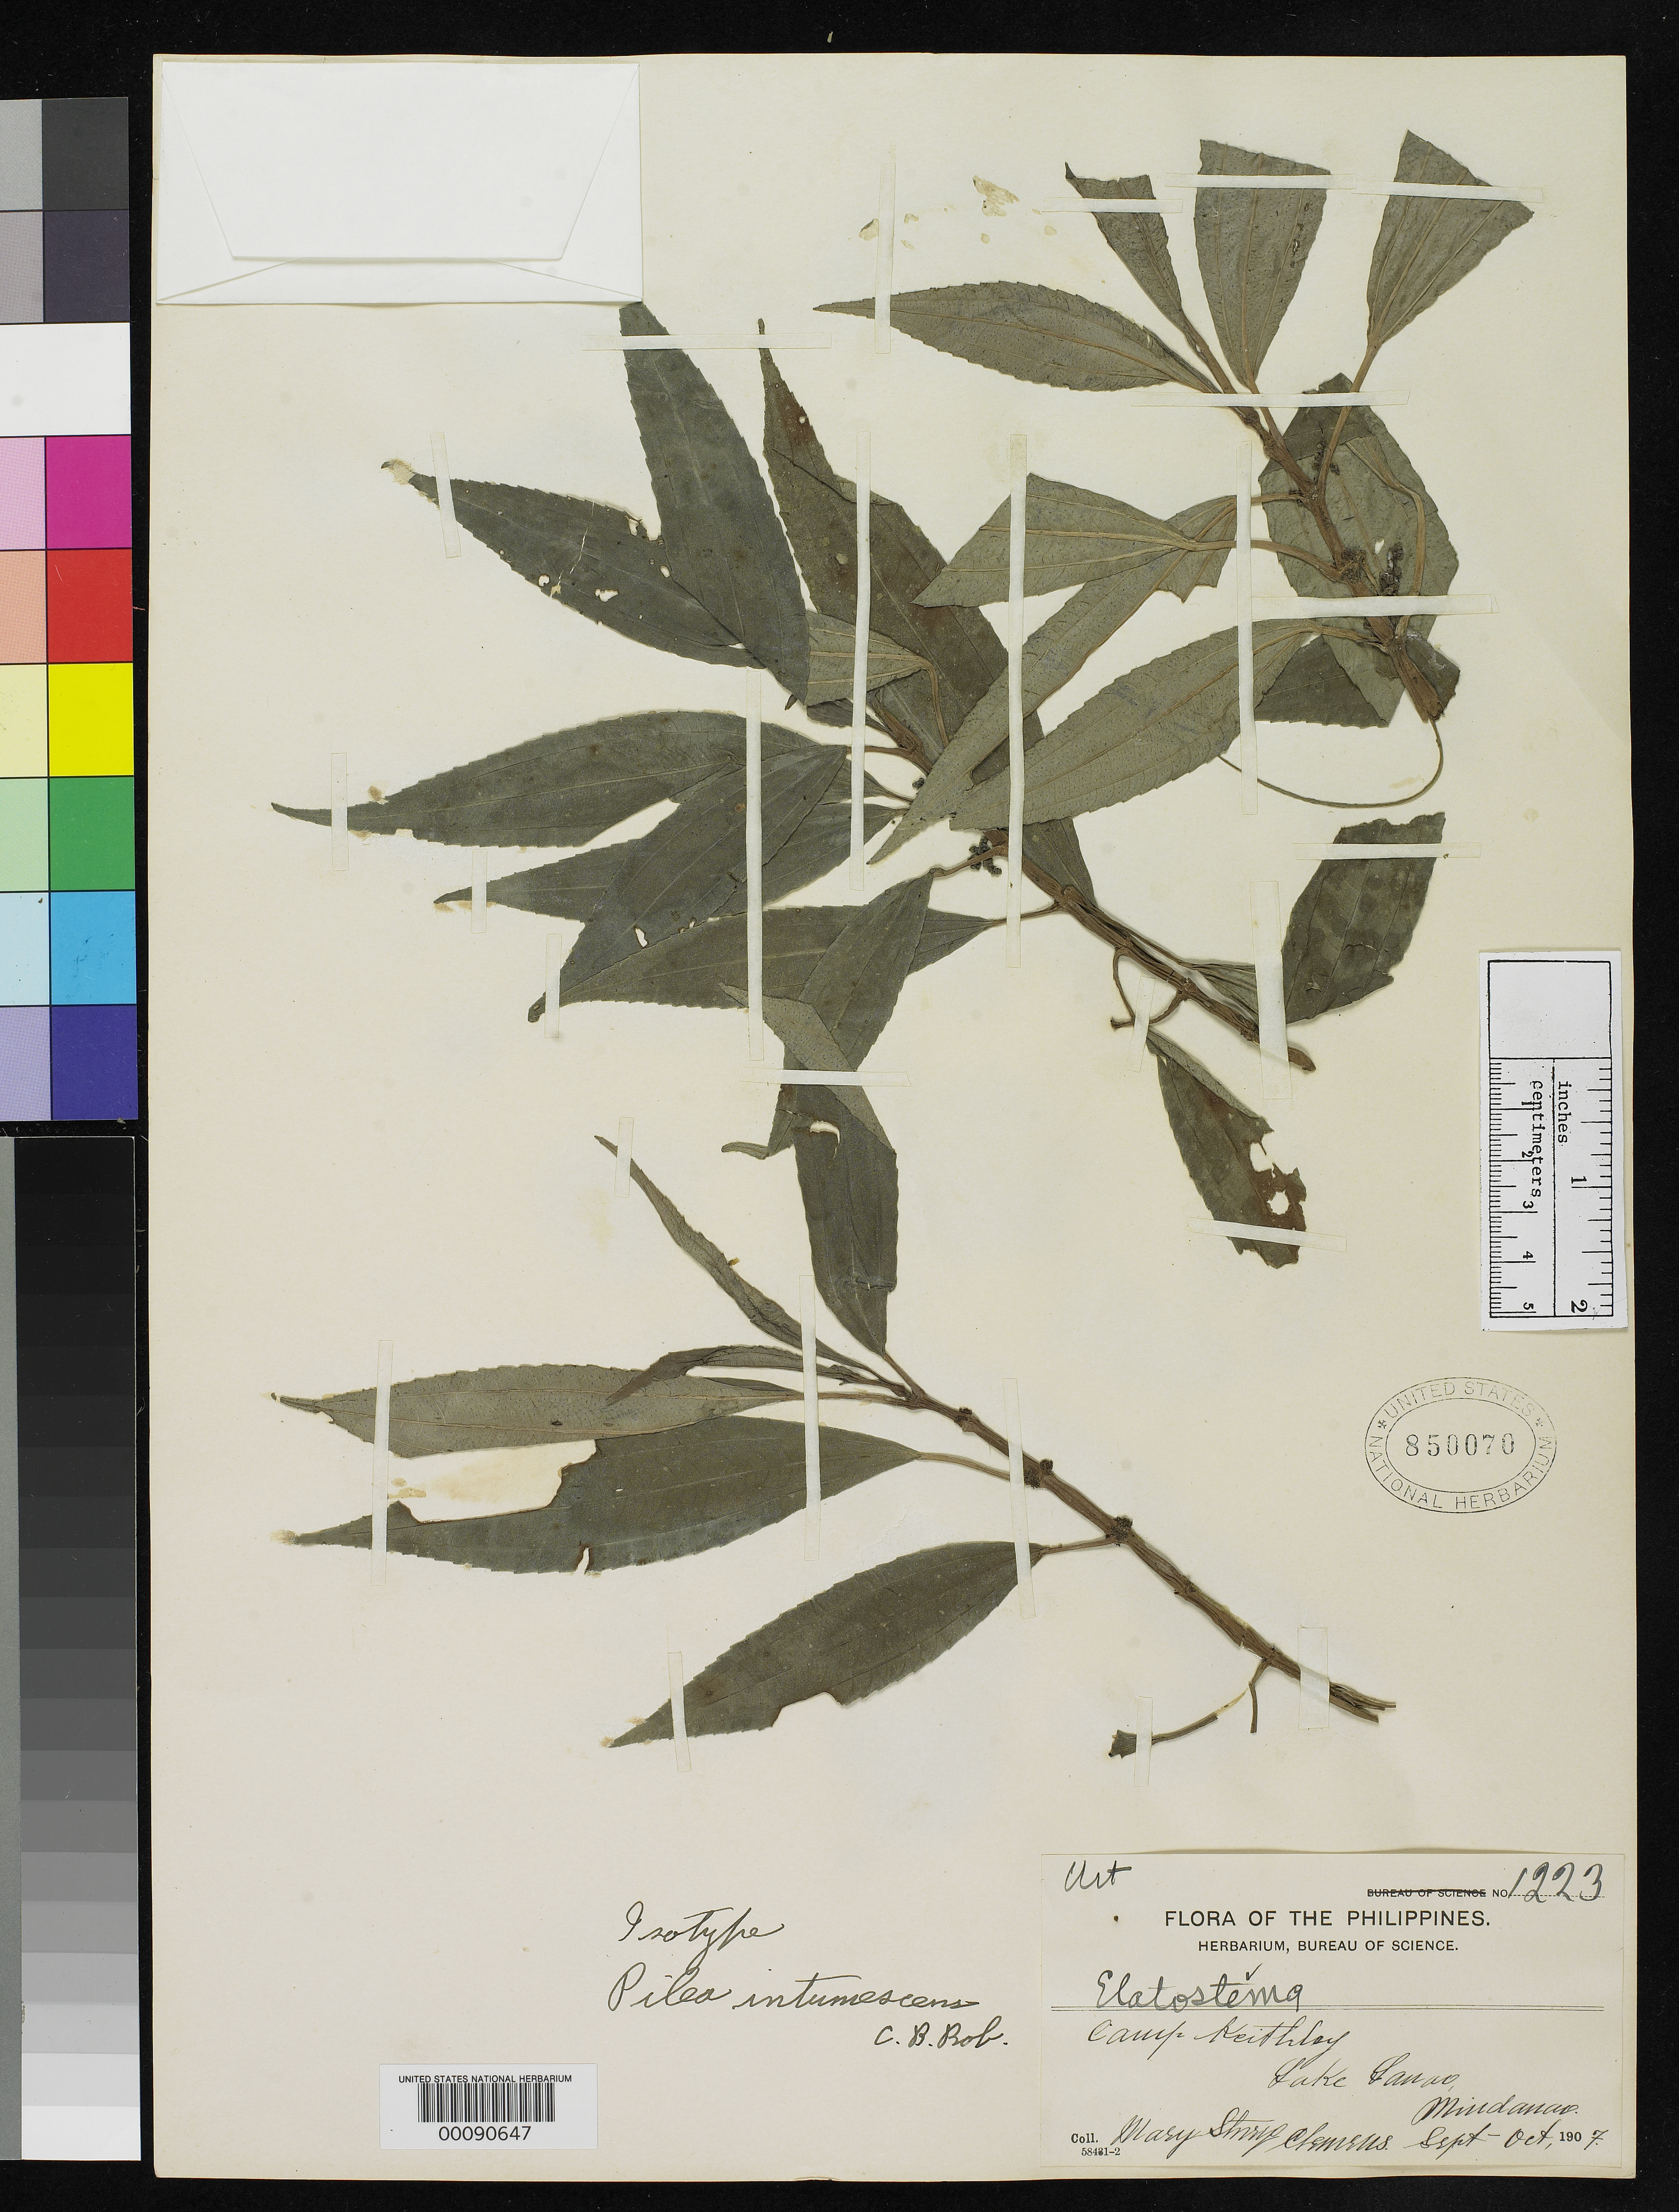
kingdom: Plantae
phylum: Tracheophyta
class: Magnoliopsida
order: Rosales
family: Urticaceae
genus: Pilea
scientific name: Pilea intumescens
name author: C.B. Rob.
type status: Isotype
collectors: M. S. Clemens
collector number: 1223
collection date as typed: Sep 1907 to -- Oct 1907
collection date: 1907-09/1907-10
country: Philippines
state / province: Muslim Mindanao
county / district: Lanao del Sur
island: Mindanao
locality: Camp Keithley, Lake Lanao.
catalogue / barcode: US 850070